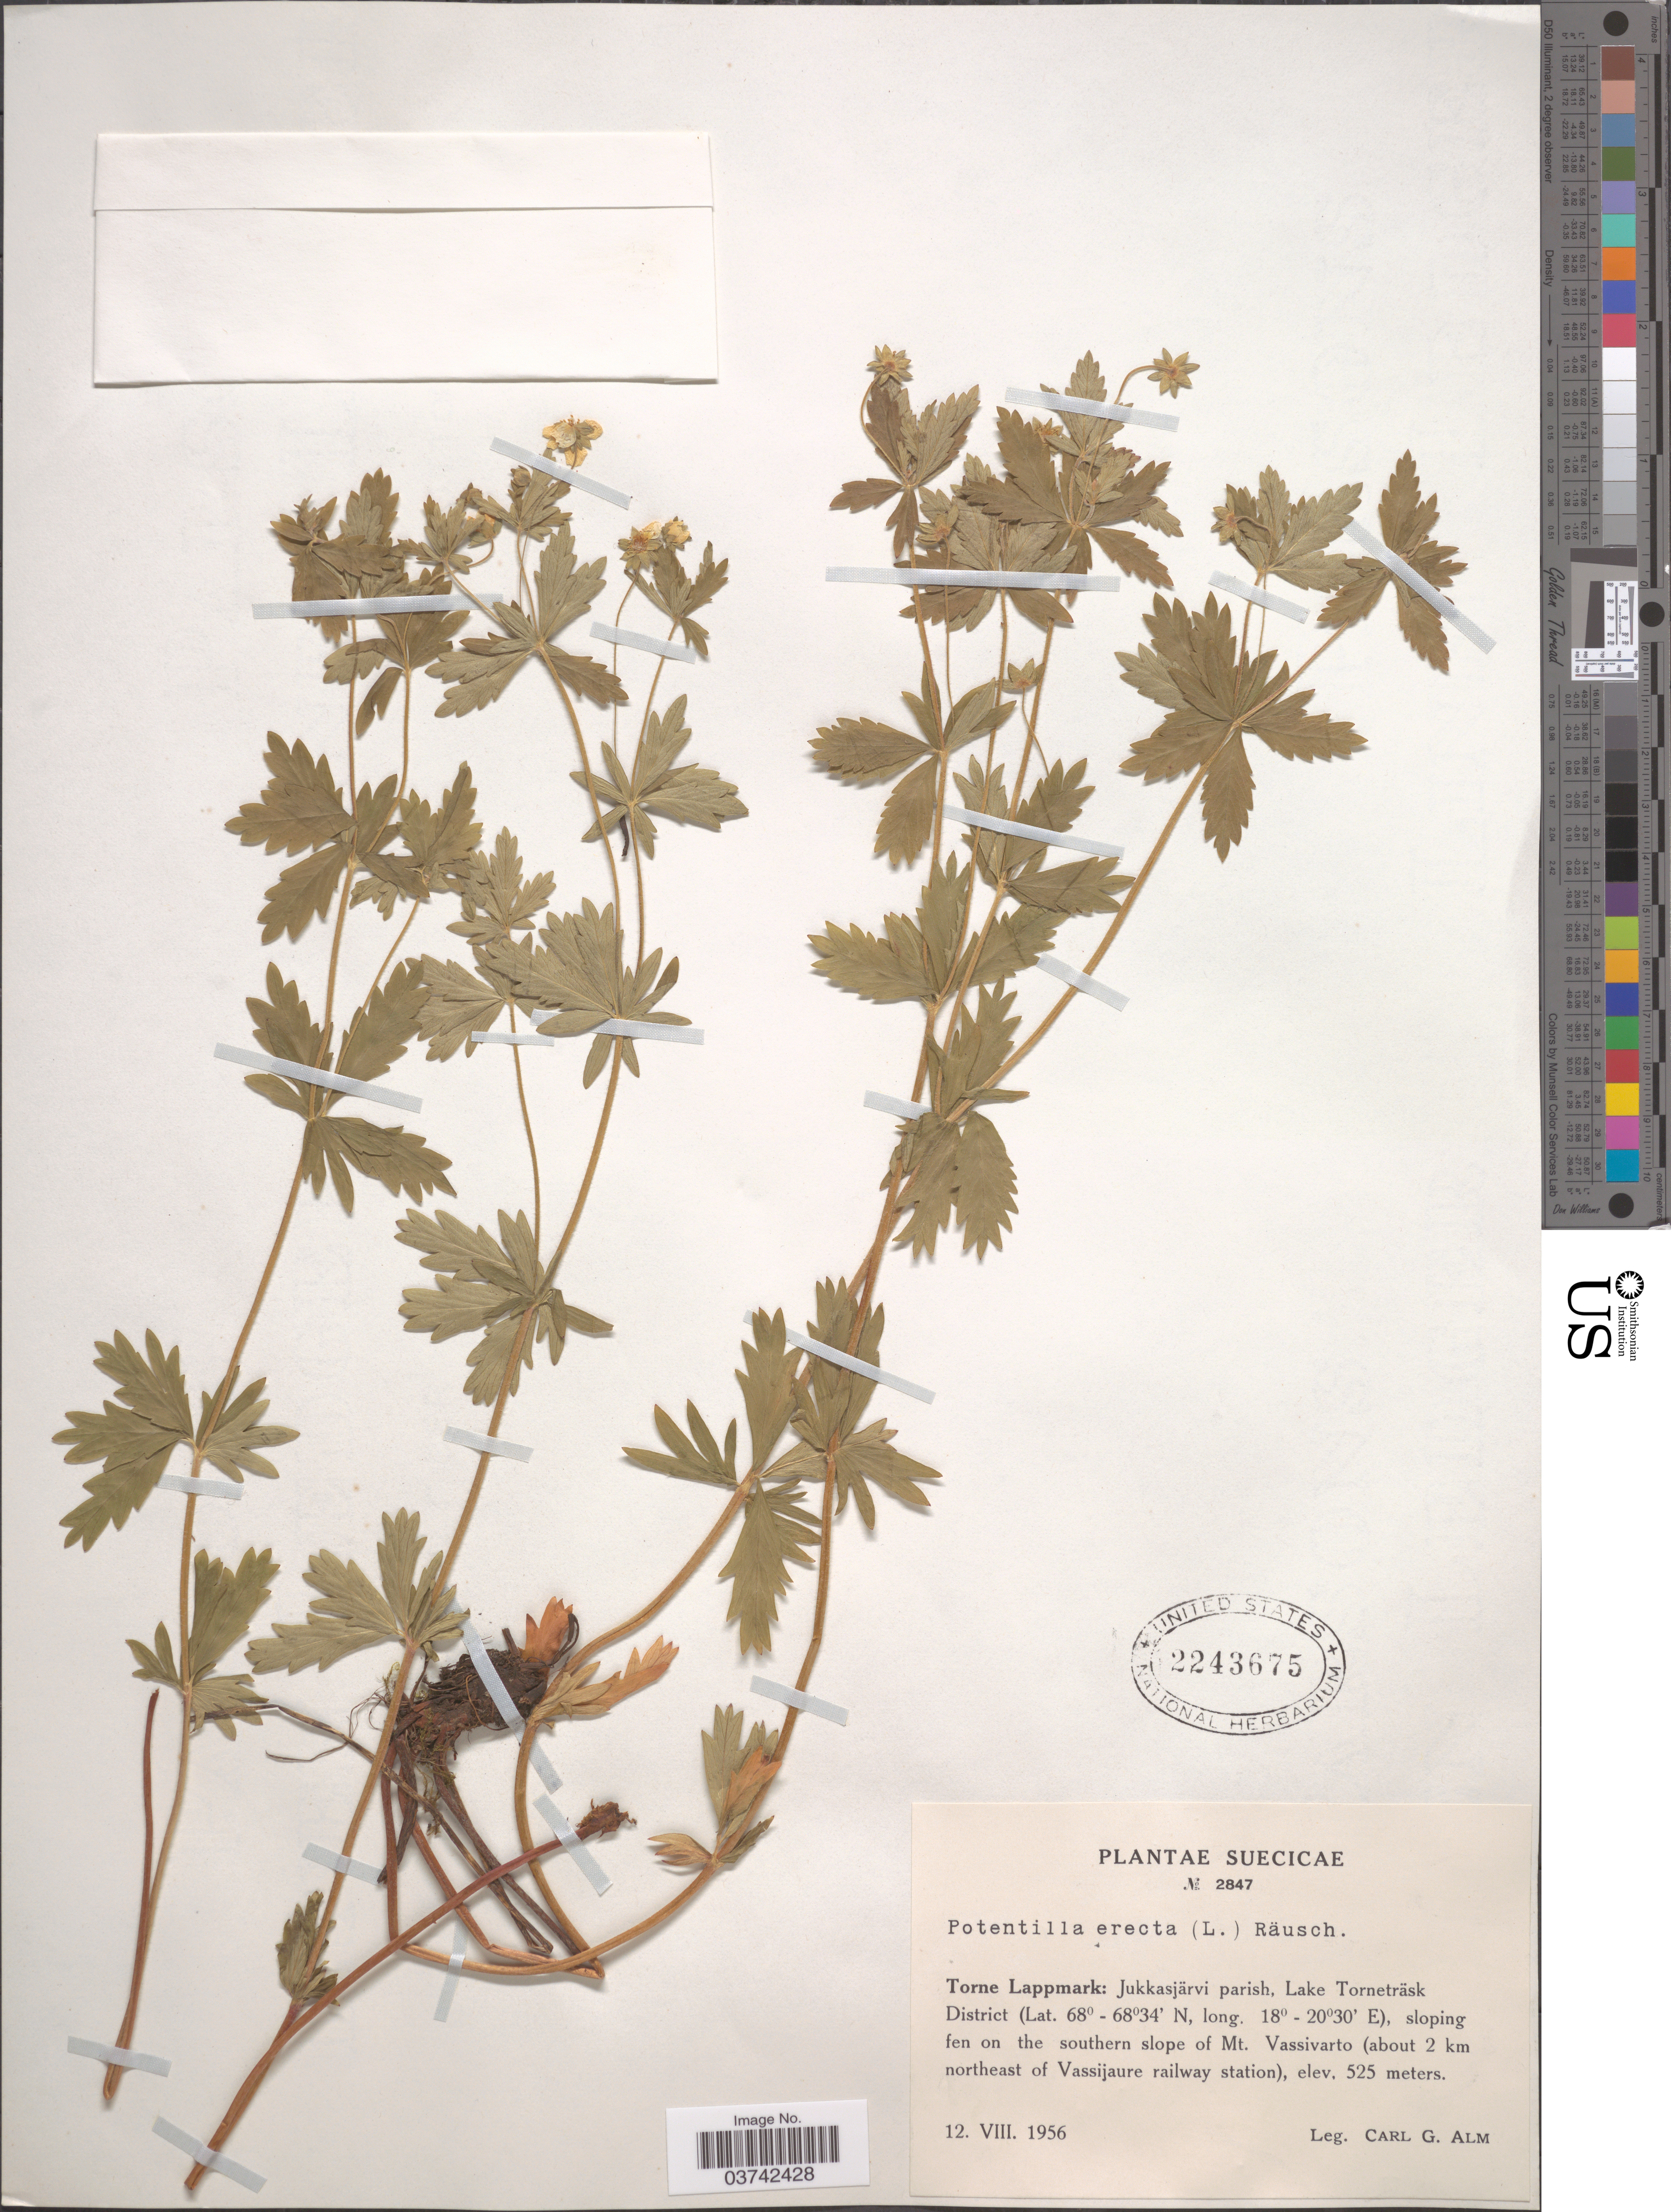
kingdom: Plantae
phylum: Tracheophyta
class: Magnoliopsida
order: Rosales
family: Rosaceae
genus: Potentilla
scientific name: Potentilla erecta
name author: (L.) Raeusch.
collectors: C. G. Alm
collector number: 2847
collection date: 1956-08-12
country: Sweden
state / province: Norrbotten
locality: Suecicae. Torne Lappmark: Jukkasjärvi parish, Lake Torneträsk District, sloping fen on the southern slope of Mt. Vassivarto (about 2 km northeast of Vassijaure railway station).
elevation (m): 525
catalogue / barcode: US 2243675